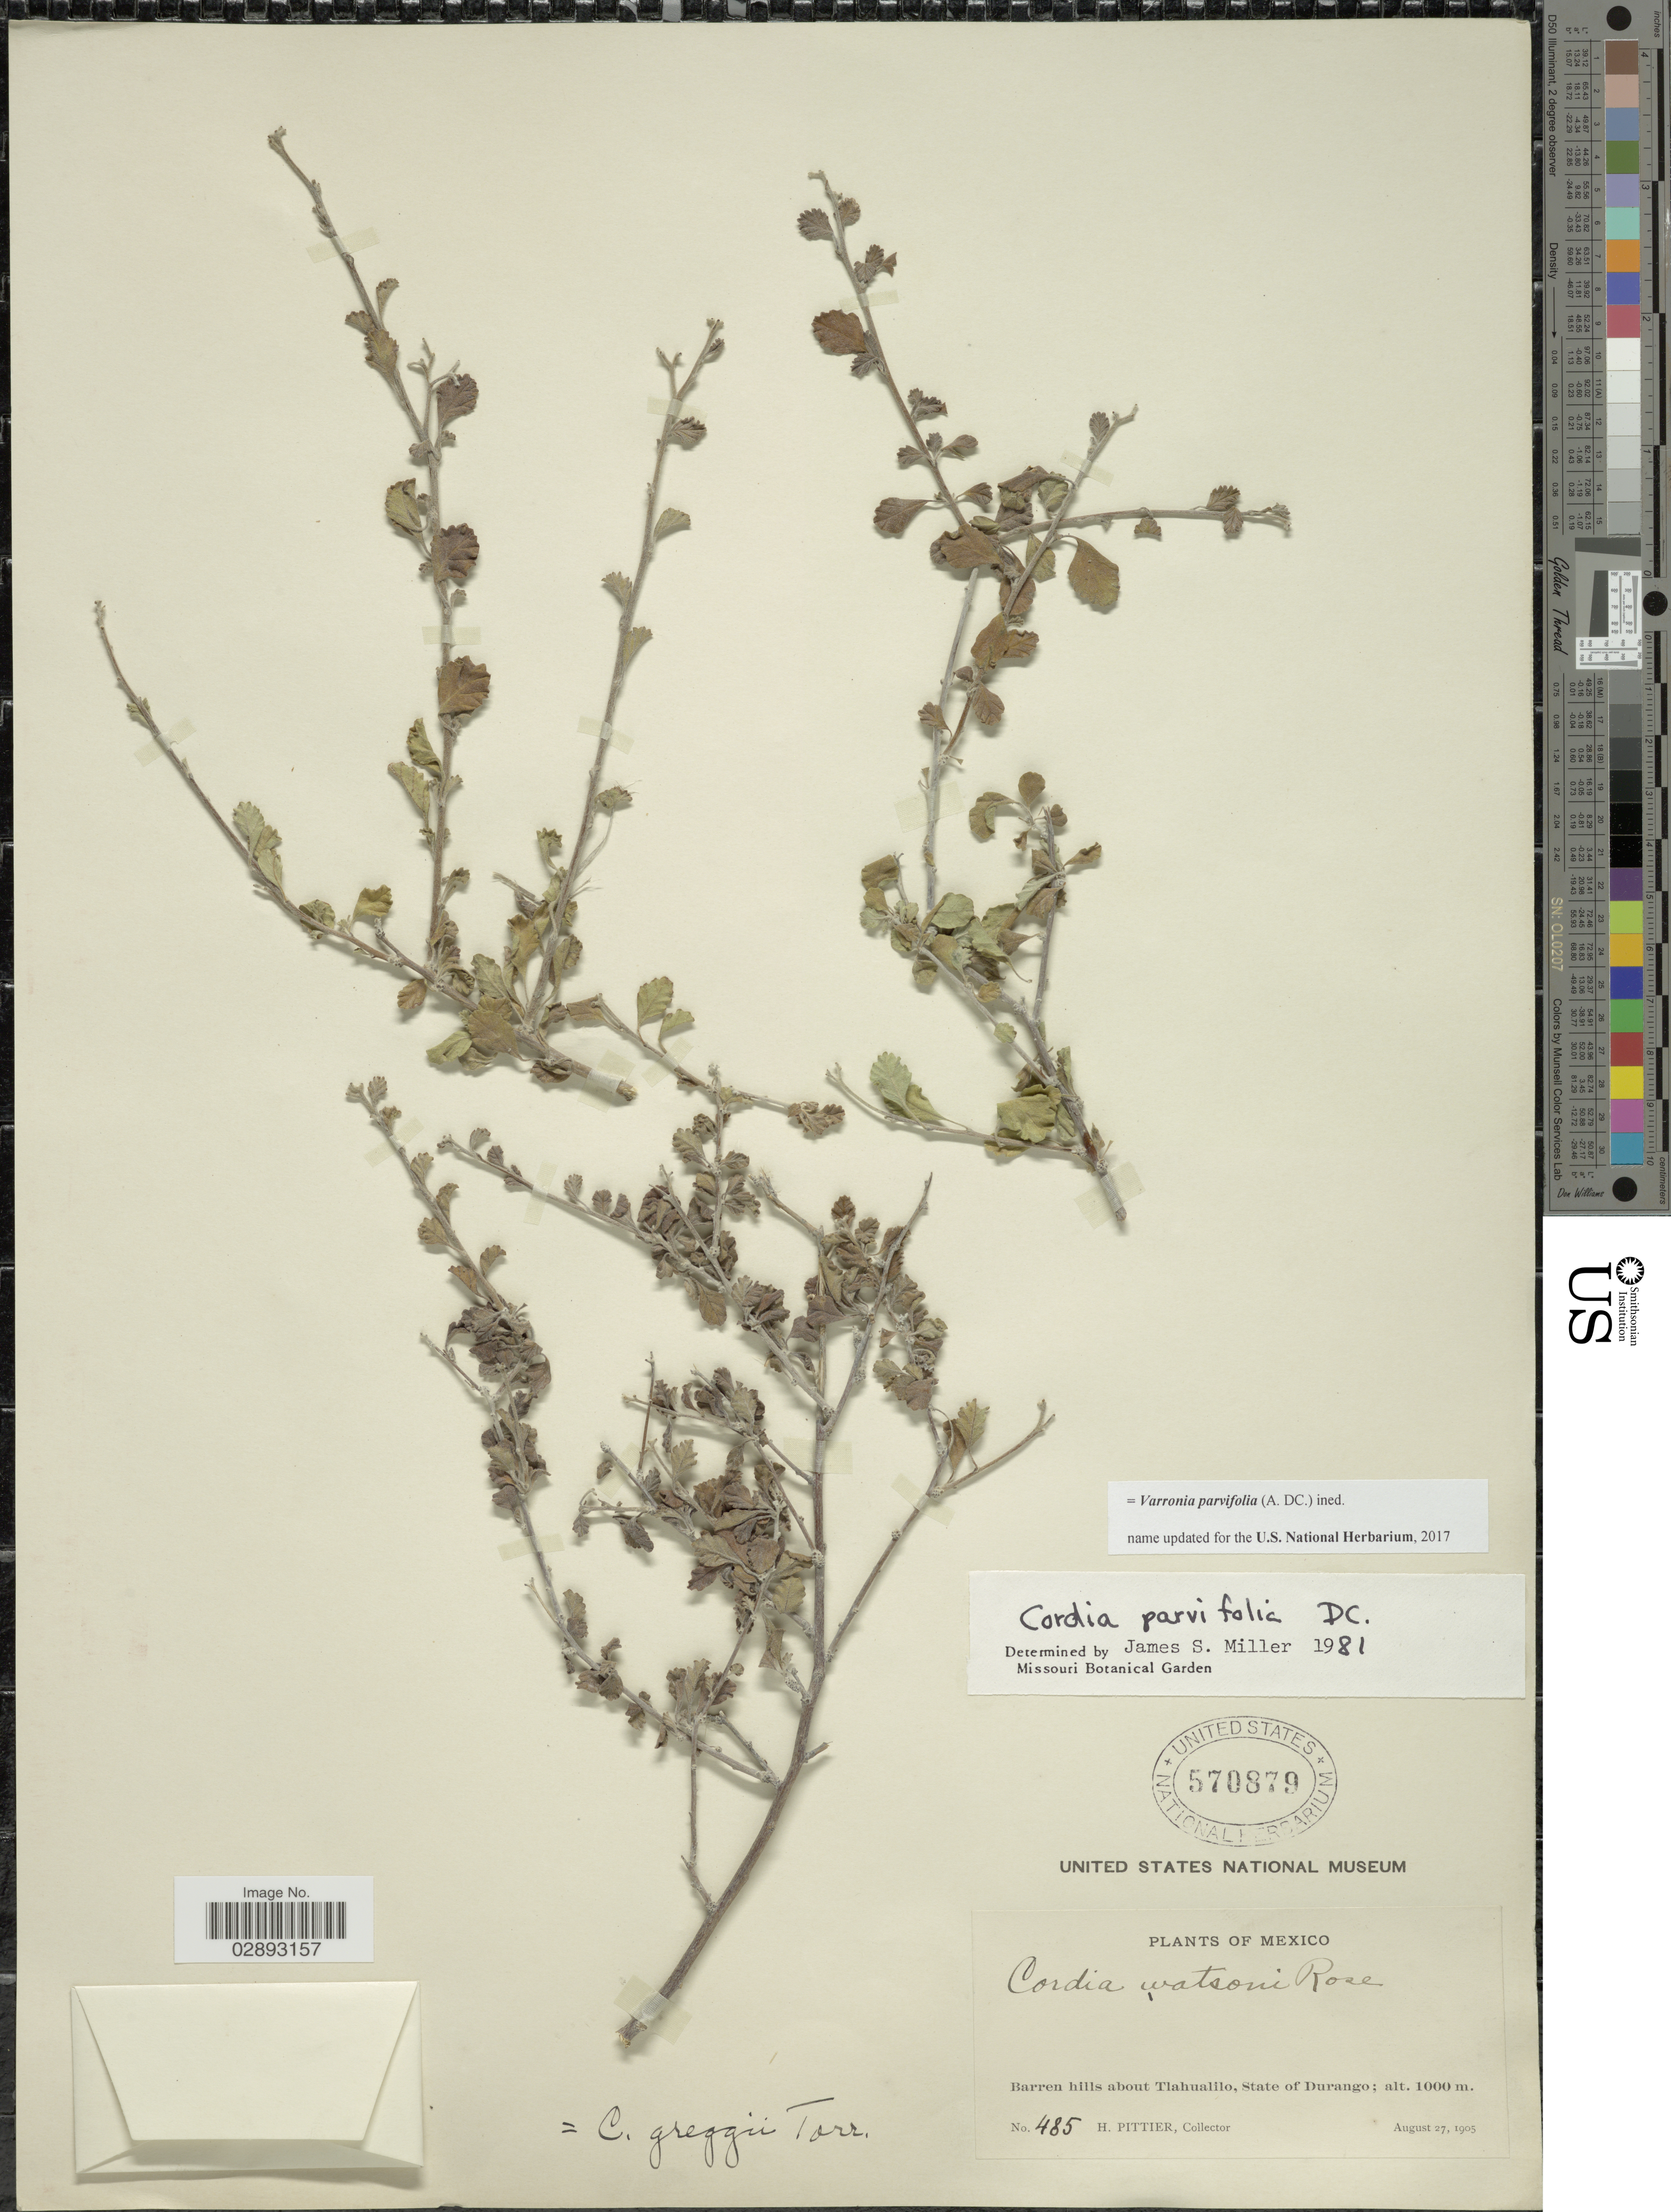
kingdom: Plantae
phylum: Tracheophyta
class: Magnoliopsida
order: Boraginales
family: Cordiaceae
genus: Varronia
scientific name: Varronia parvifolia (A. DC.) ined.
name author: (A. DC.)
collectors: H. F. Pittier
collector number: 485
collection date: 1905-08-27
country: Mexico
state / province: Durango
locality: Barren hills about Tlahualilo, State of Durango.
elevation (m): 1000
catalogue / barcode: US 570879